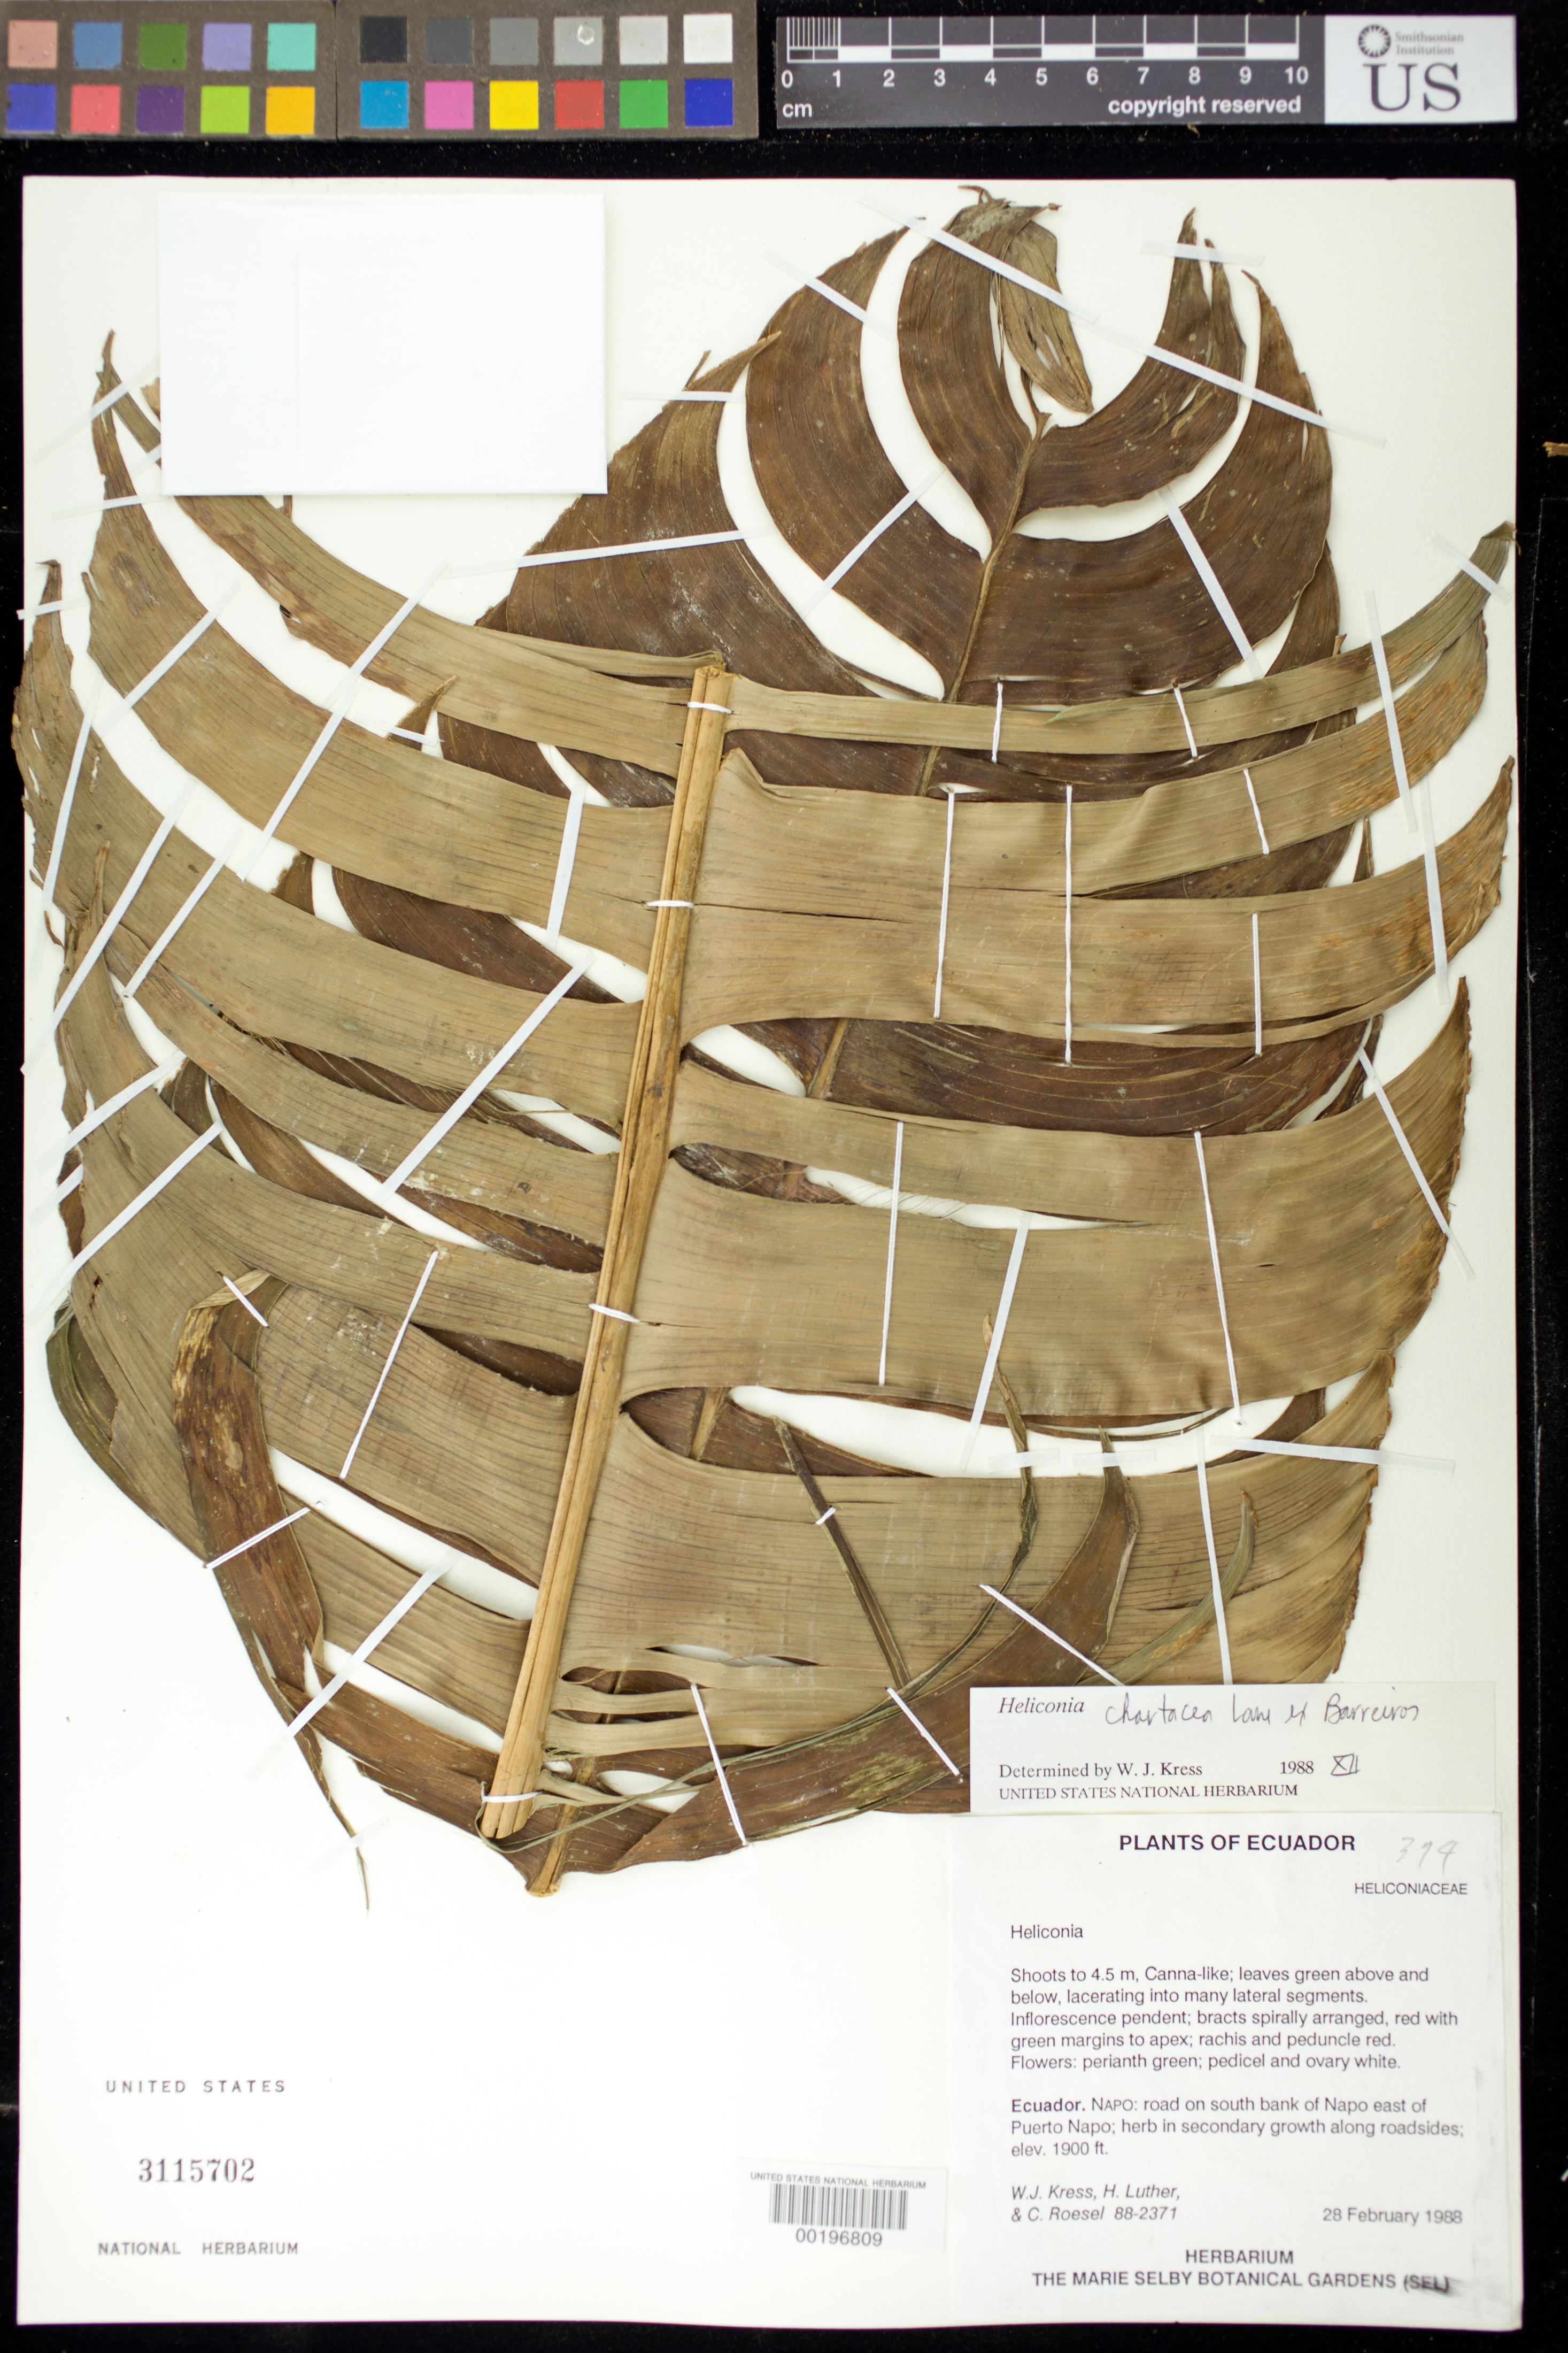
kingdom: Plantae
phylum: Tracheophyta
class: Liliopsida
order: Zingiberales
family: Heliconiaceae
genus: Heliconia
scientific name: Heliconia chartacea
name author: Lane ex Barreiros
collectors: W. J. Kress, Harry E. Luther & C. S. Roesel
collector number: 88-2371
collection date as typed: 28 Feb 1988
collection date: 1988-02-28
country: Ecuador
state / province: Napo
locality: Road on south bank of Napo E of Puerto Napo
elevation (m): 579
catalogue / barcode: US 3115702